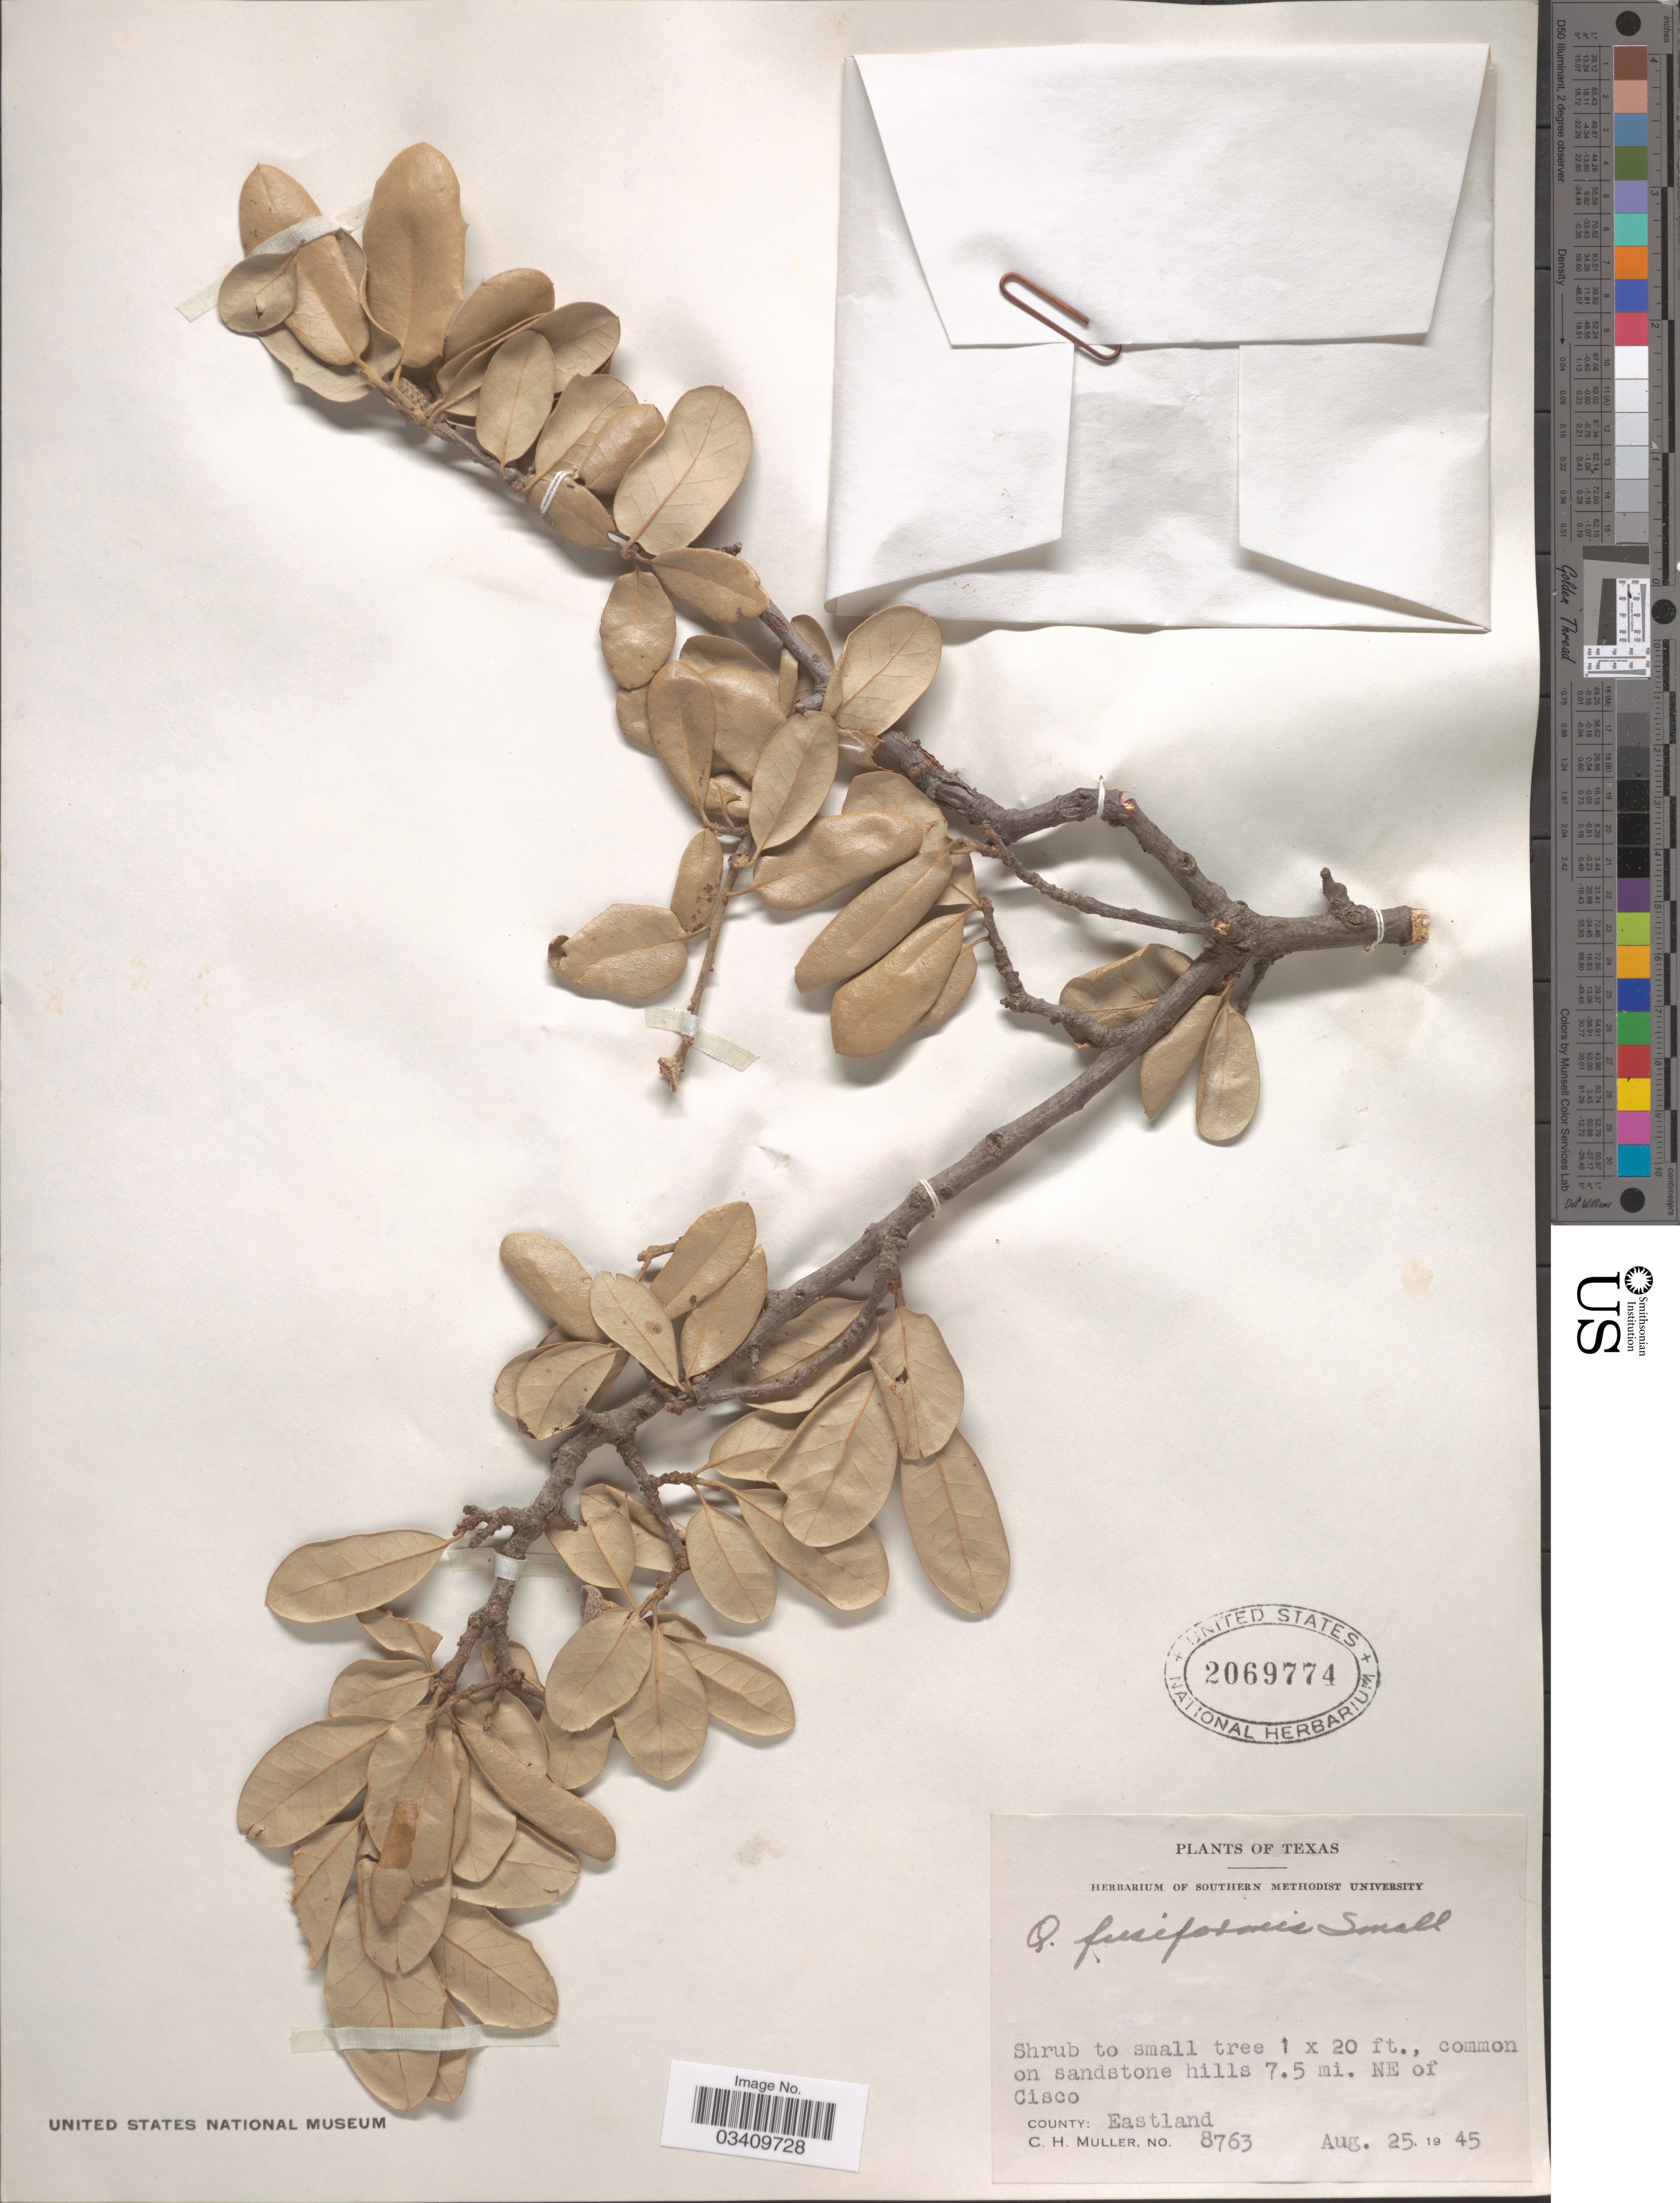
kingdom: Plantae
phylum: Tracheophyta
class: Magnoliopsida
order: Fagales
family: Fagaceae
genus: Quercus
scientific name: Quercus virginiana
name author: Mill.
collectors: C. H. Mueller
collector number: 8763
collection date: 1945-08-25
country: United States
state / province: Texas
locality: Common on sandstone hills 7.5 mi. NE of Cisco. County: Eastland.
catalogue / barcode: US 2069774